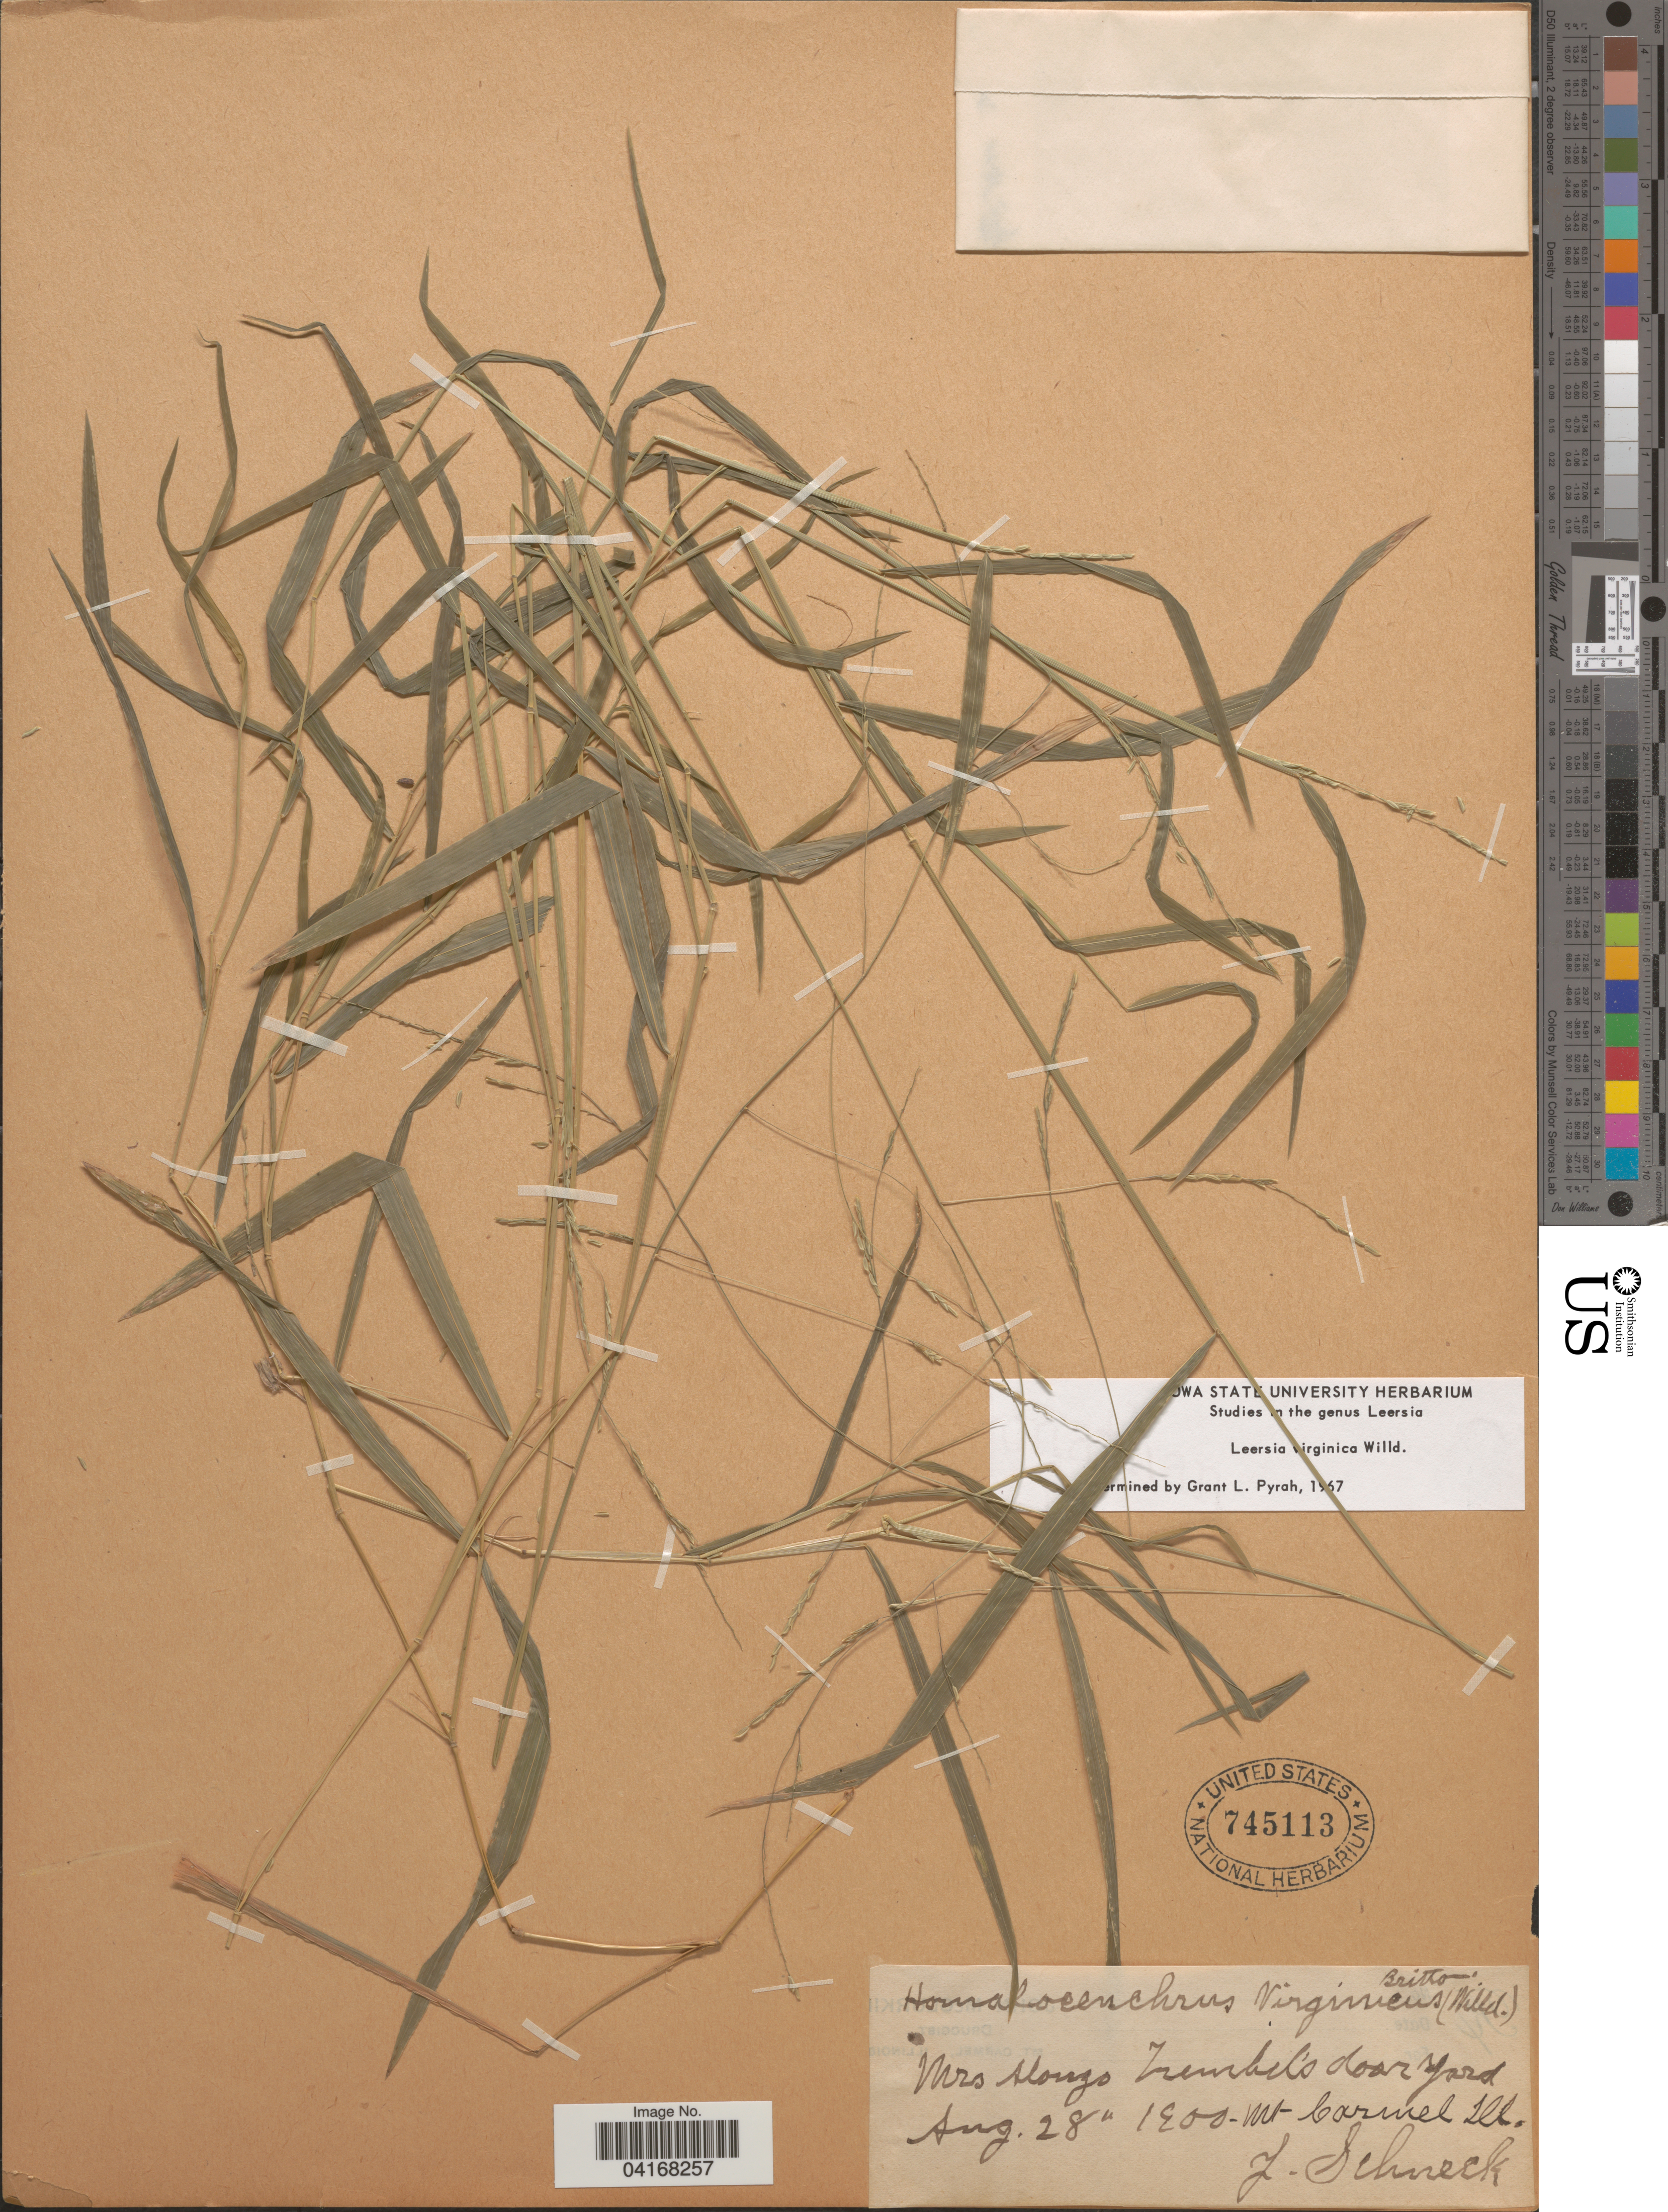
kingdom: Plantae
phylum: Tracheophyta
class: Liliopsida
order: Poales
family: Poaceae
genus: Leersia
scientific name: Leersia virginica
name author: Willd.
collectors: J. Schneck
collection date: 1900-08-28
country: United States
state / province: Illinois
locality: Mrs Alonzo Trembel's dooryard. Mt. Carmel.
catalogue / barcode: US 745113